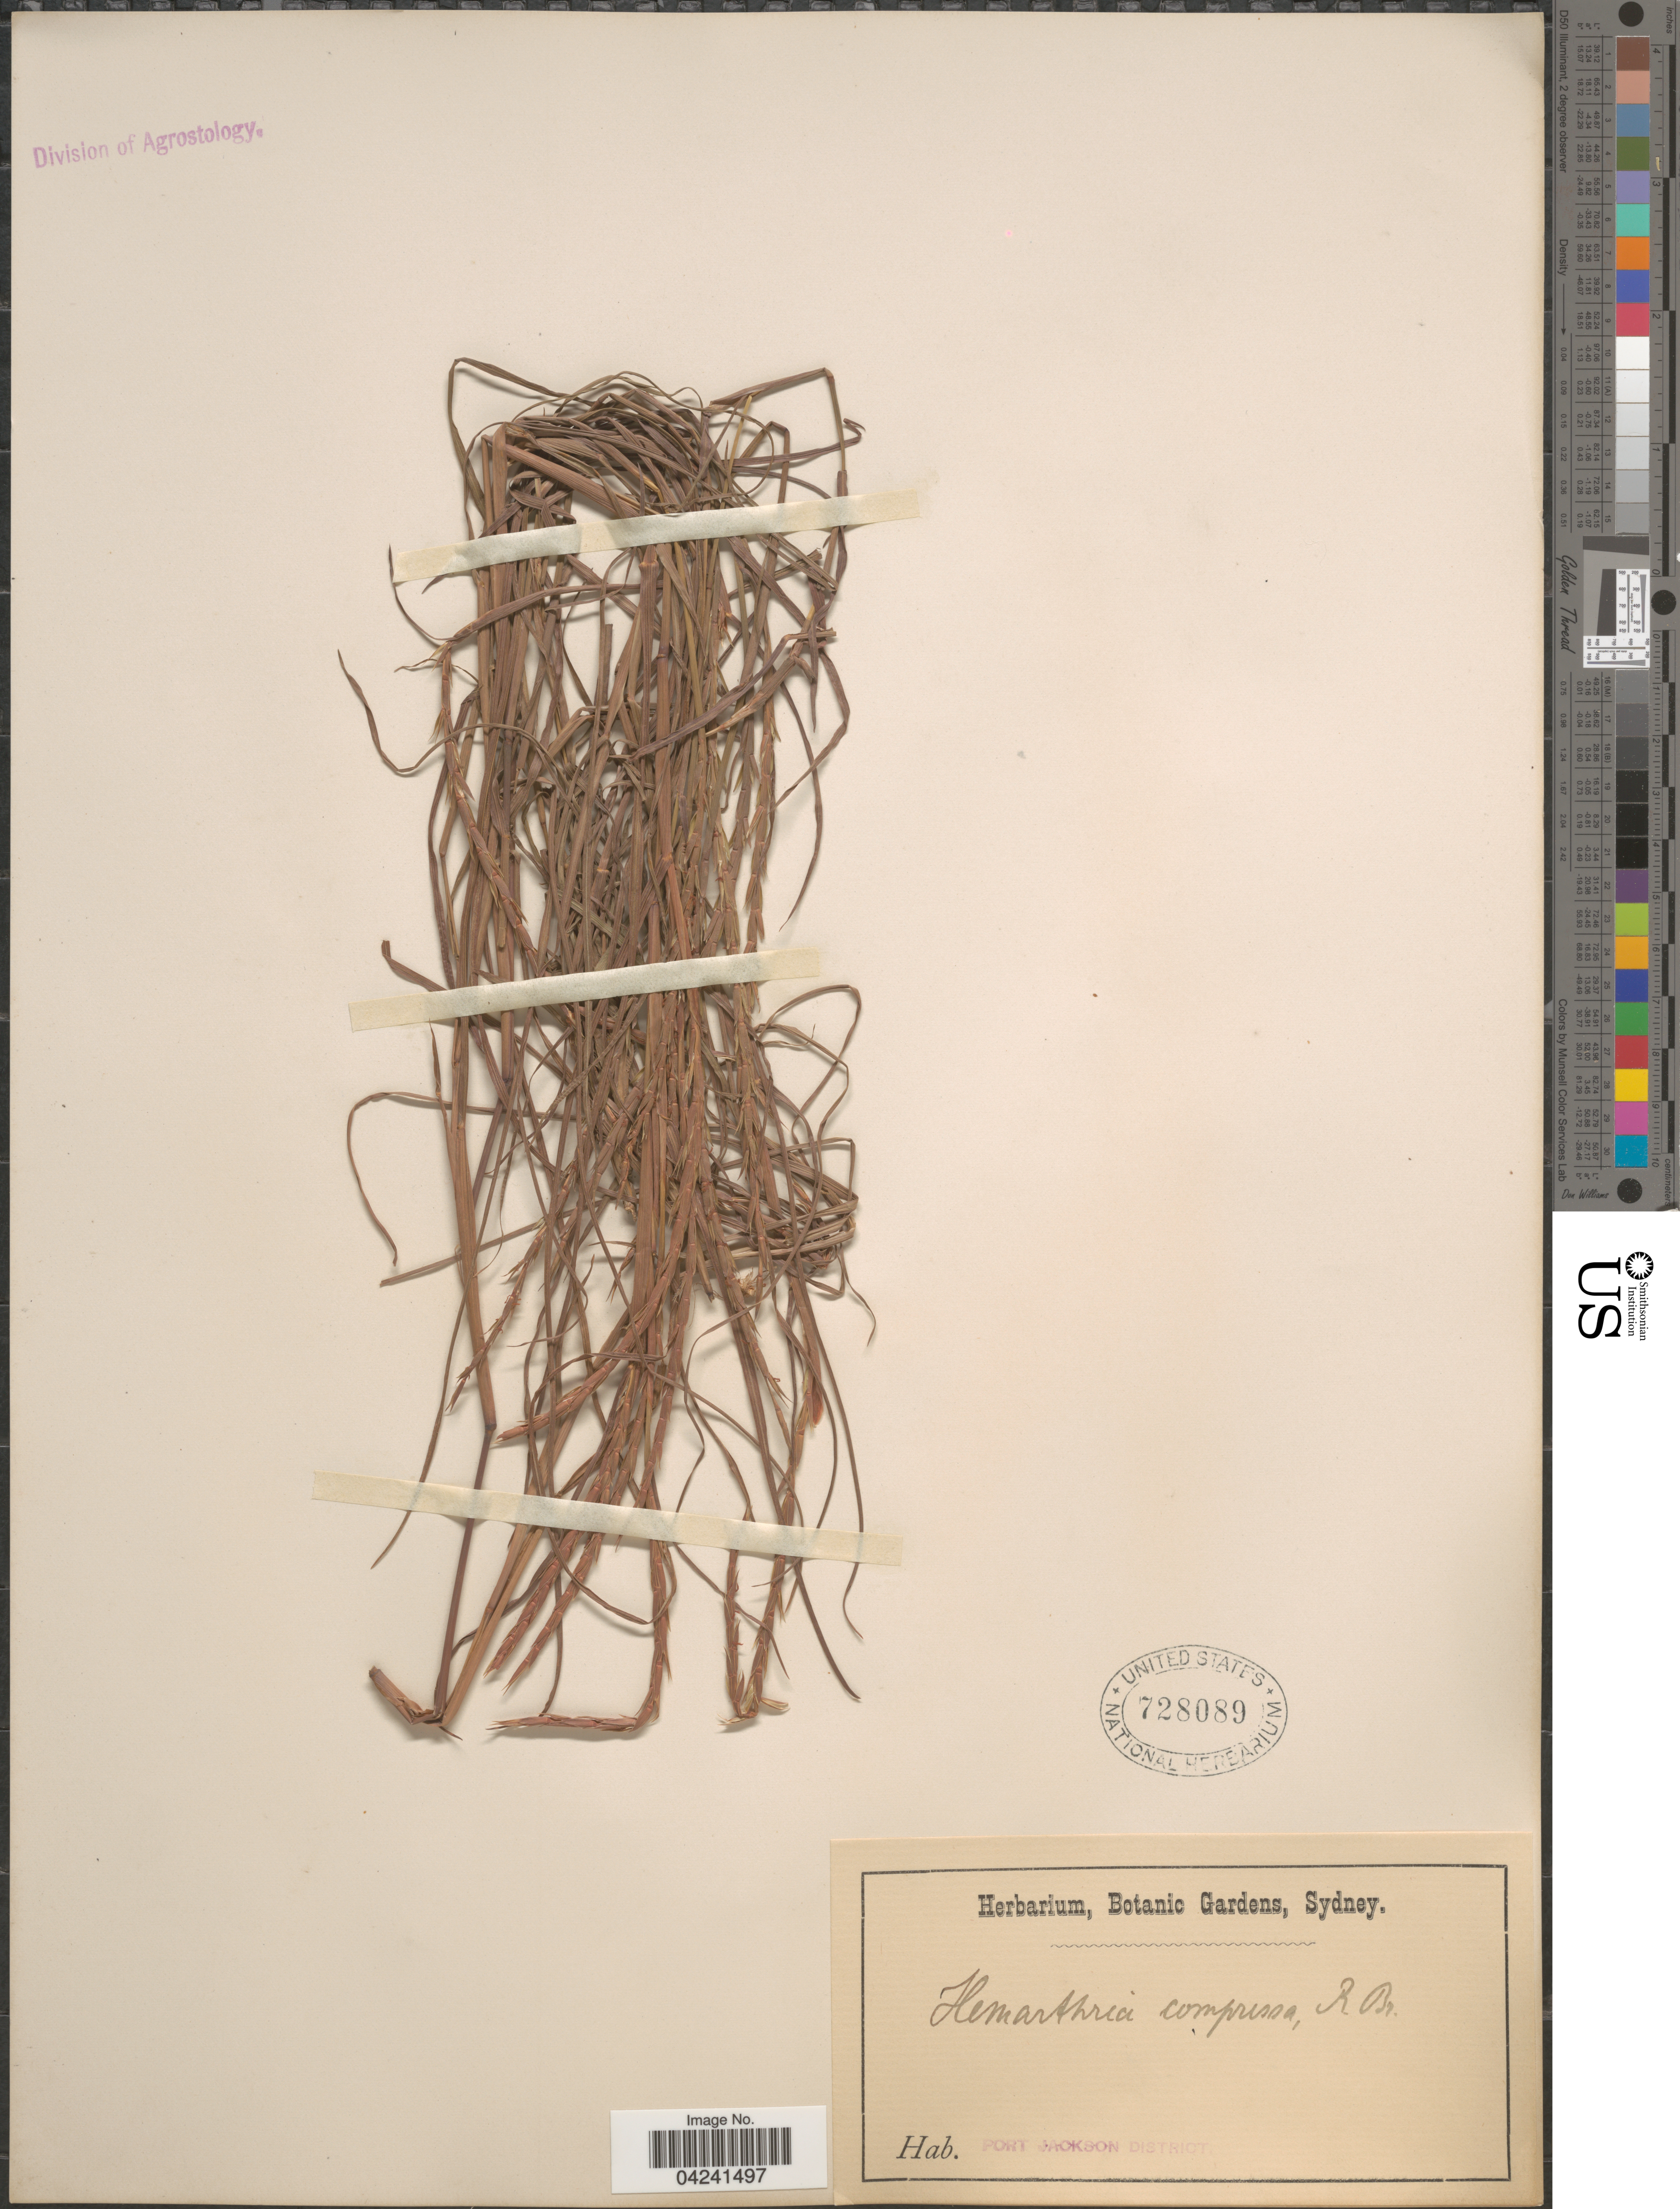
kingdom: Plantae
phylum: Tracheophyta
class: Liliopsida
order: Poales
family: Poaceae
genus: Hemarthria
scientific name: Hemarthria altissima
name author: (Poir.) Stapf & C. E. Hubb.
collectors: Herbarium, Botanic Gardens, Sydney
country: Australia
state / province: New South Wales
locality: Port Jackson District.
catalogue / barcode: US 728089